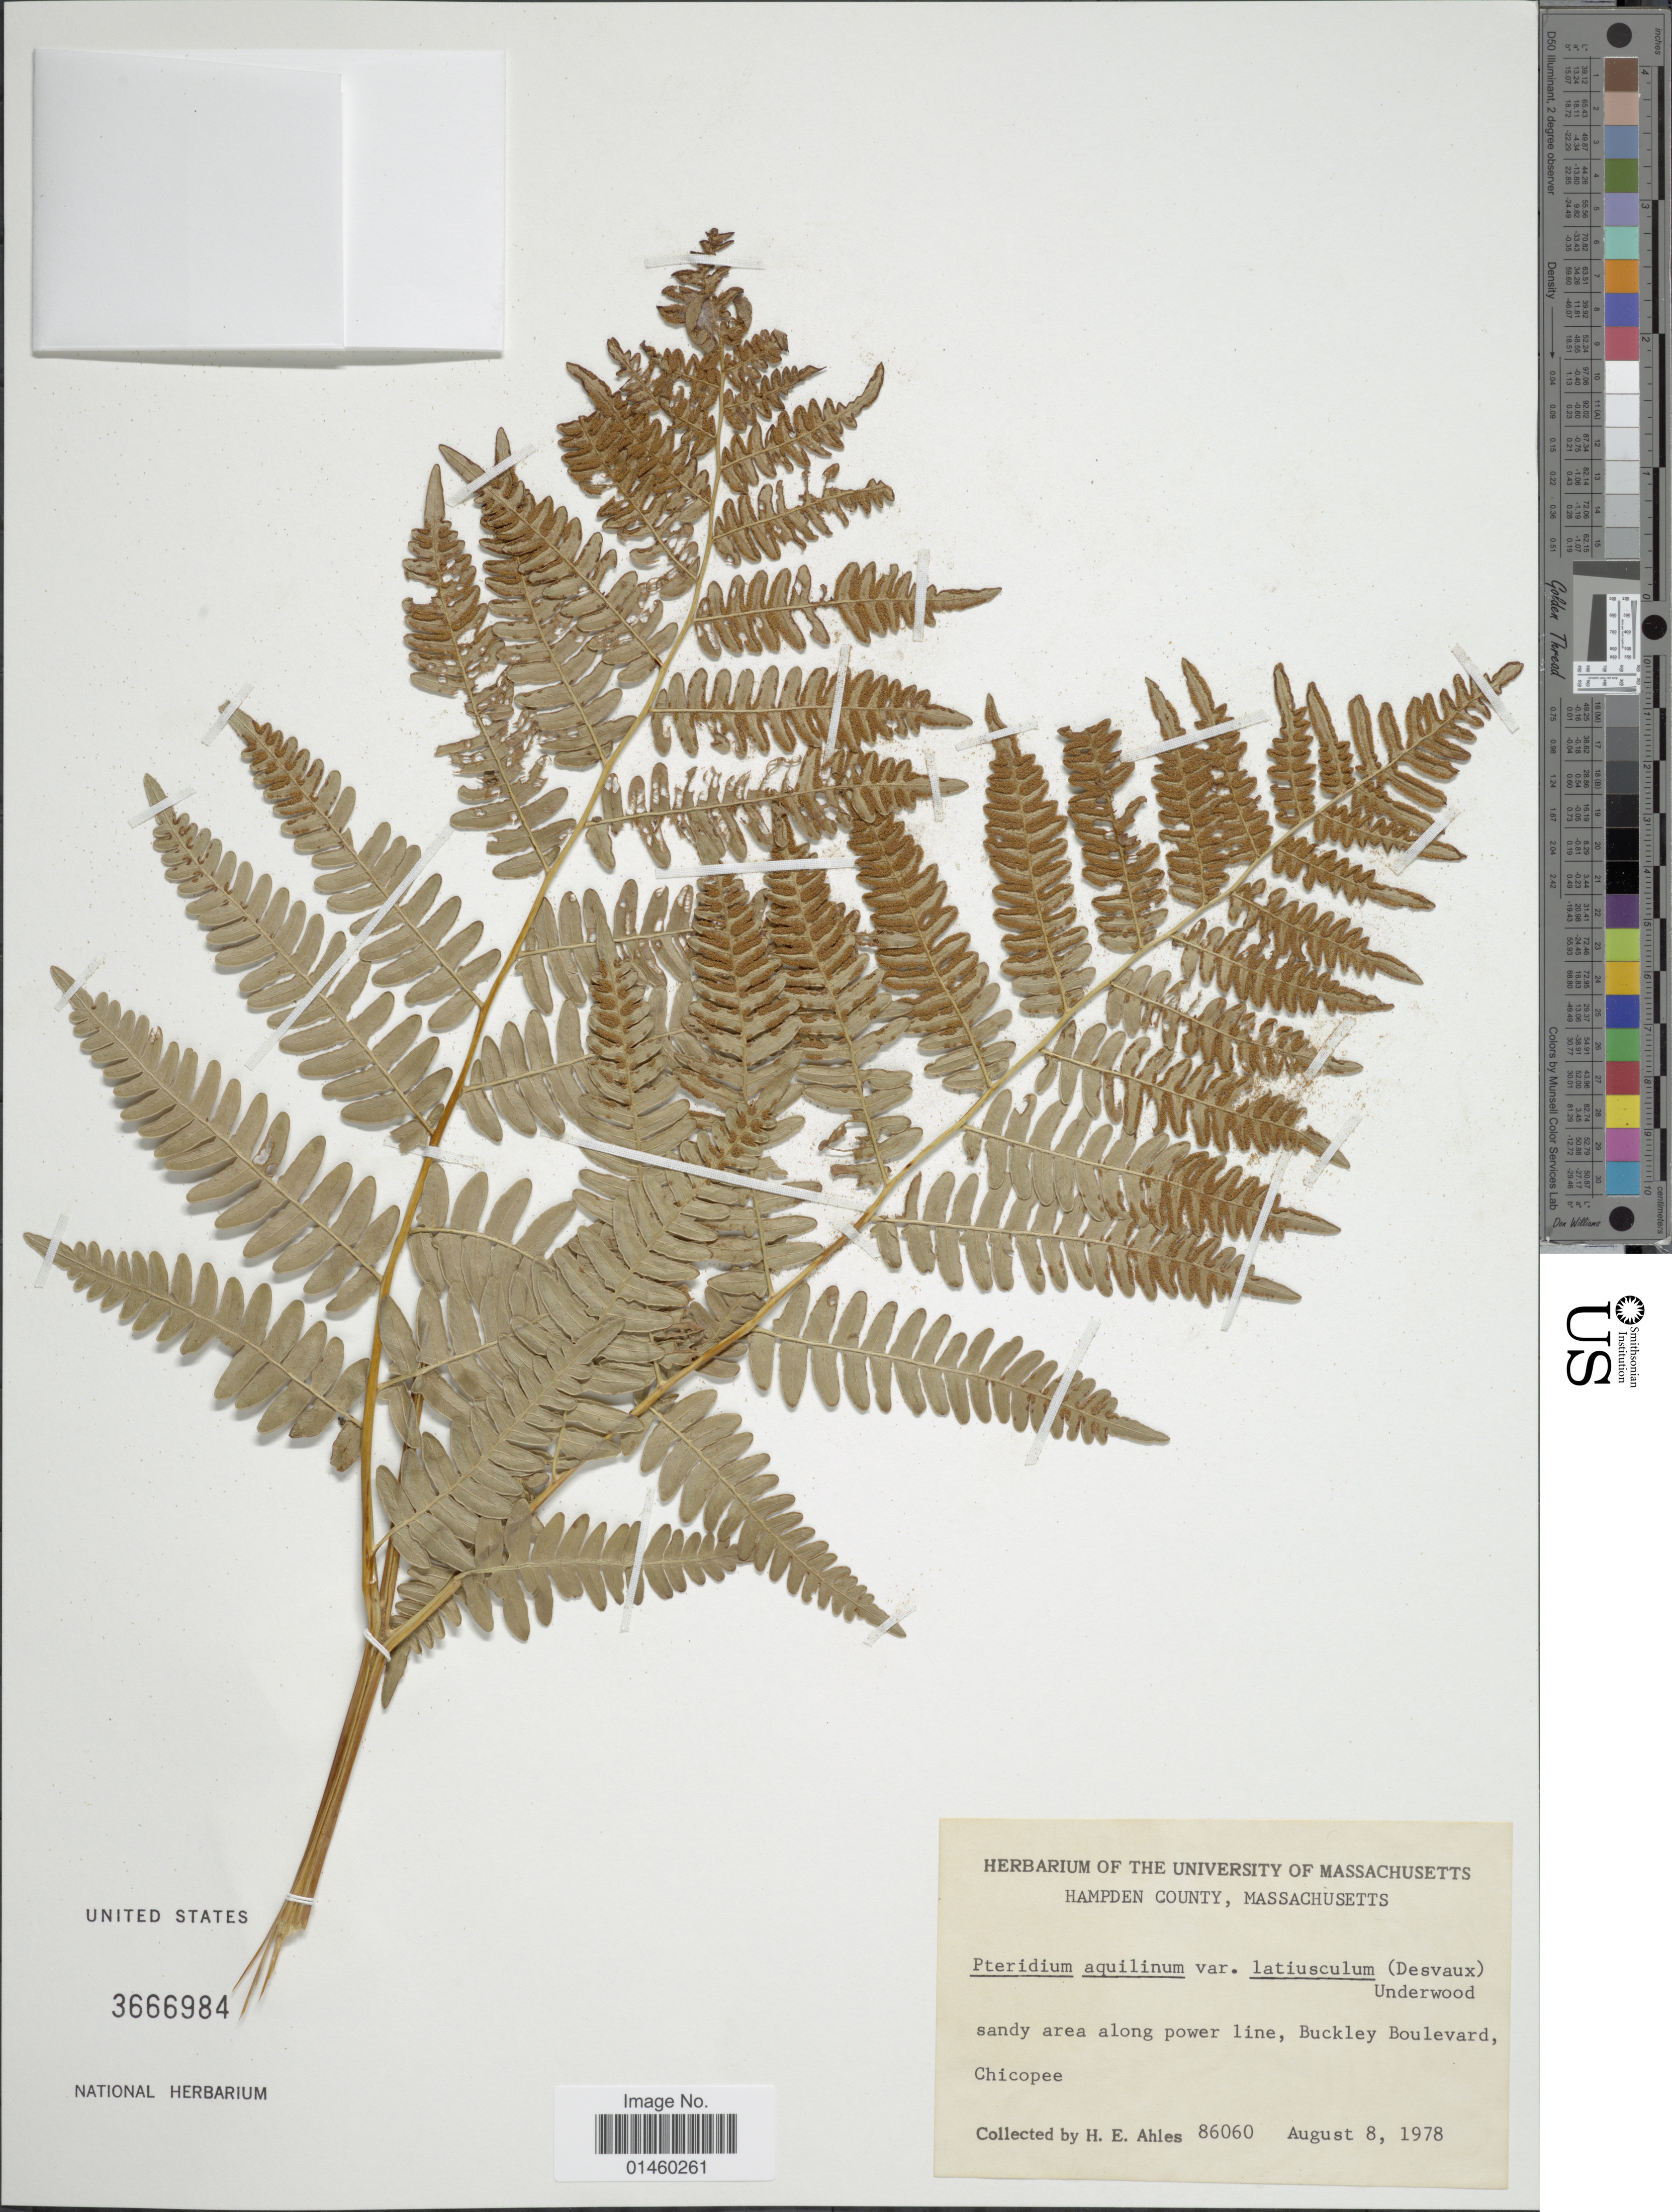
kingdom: Plantae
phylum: Tracheophyta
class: Polypodiopsida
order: Polypodiales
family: Dennstaedtiaceae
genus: Pteridium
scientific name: Pteridium aquilinum var. latiusculum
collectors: H. E. Ahles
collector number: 86060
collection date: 1978-08-08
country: United States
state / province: Massachusetts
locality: Hampden County. Sandy area along power line, Buckley Boulevard, Chicopee.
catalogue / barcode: US 3666984